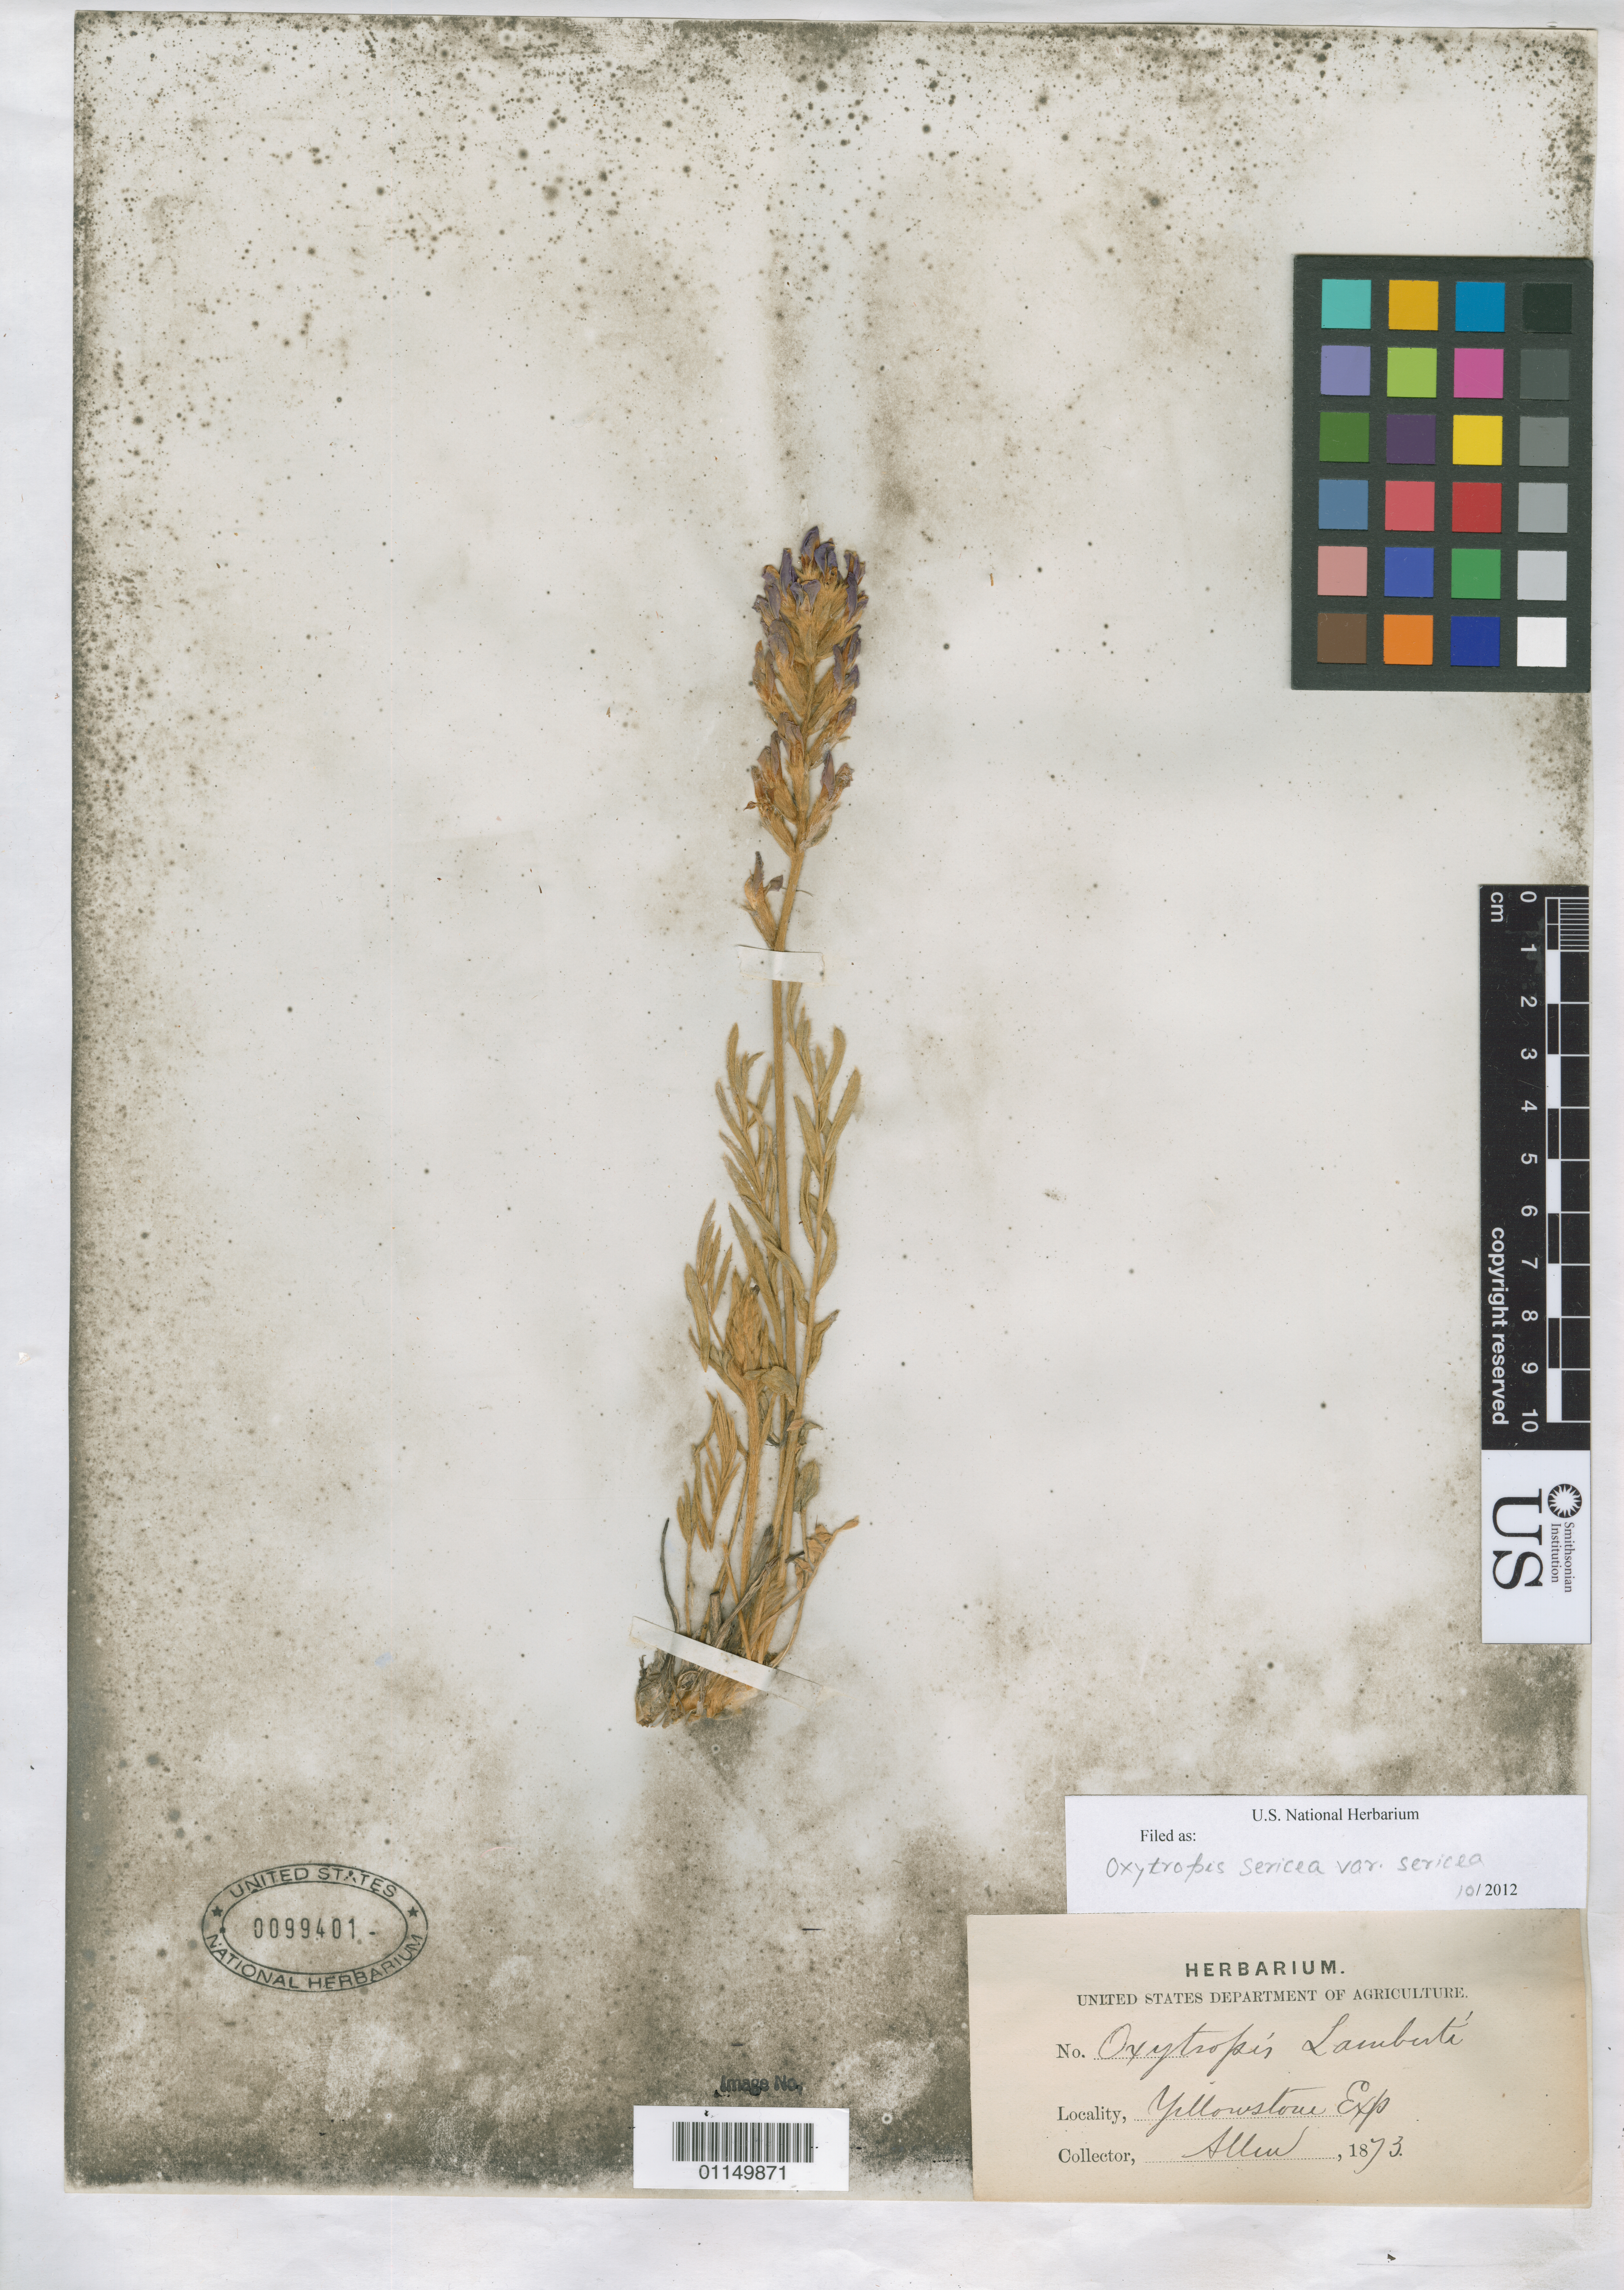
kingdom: Plantae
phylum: Tracheophyta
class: Magnoliopsida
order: Fabales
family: Fabaceae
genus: Oxytropis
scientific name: Oxytropis sericea var. sericea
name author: Nutt.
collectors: -- Allen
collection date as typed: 1873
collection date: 1873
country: United States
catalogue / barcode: US 99401